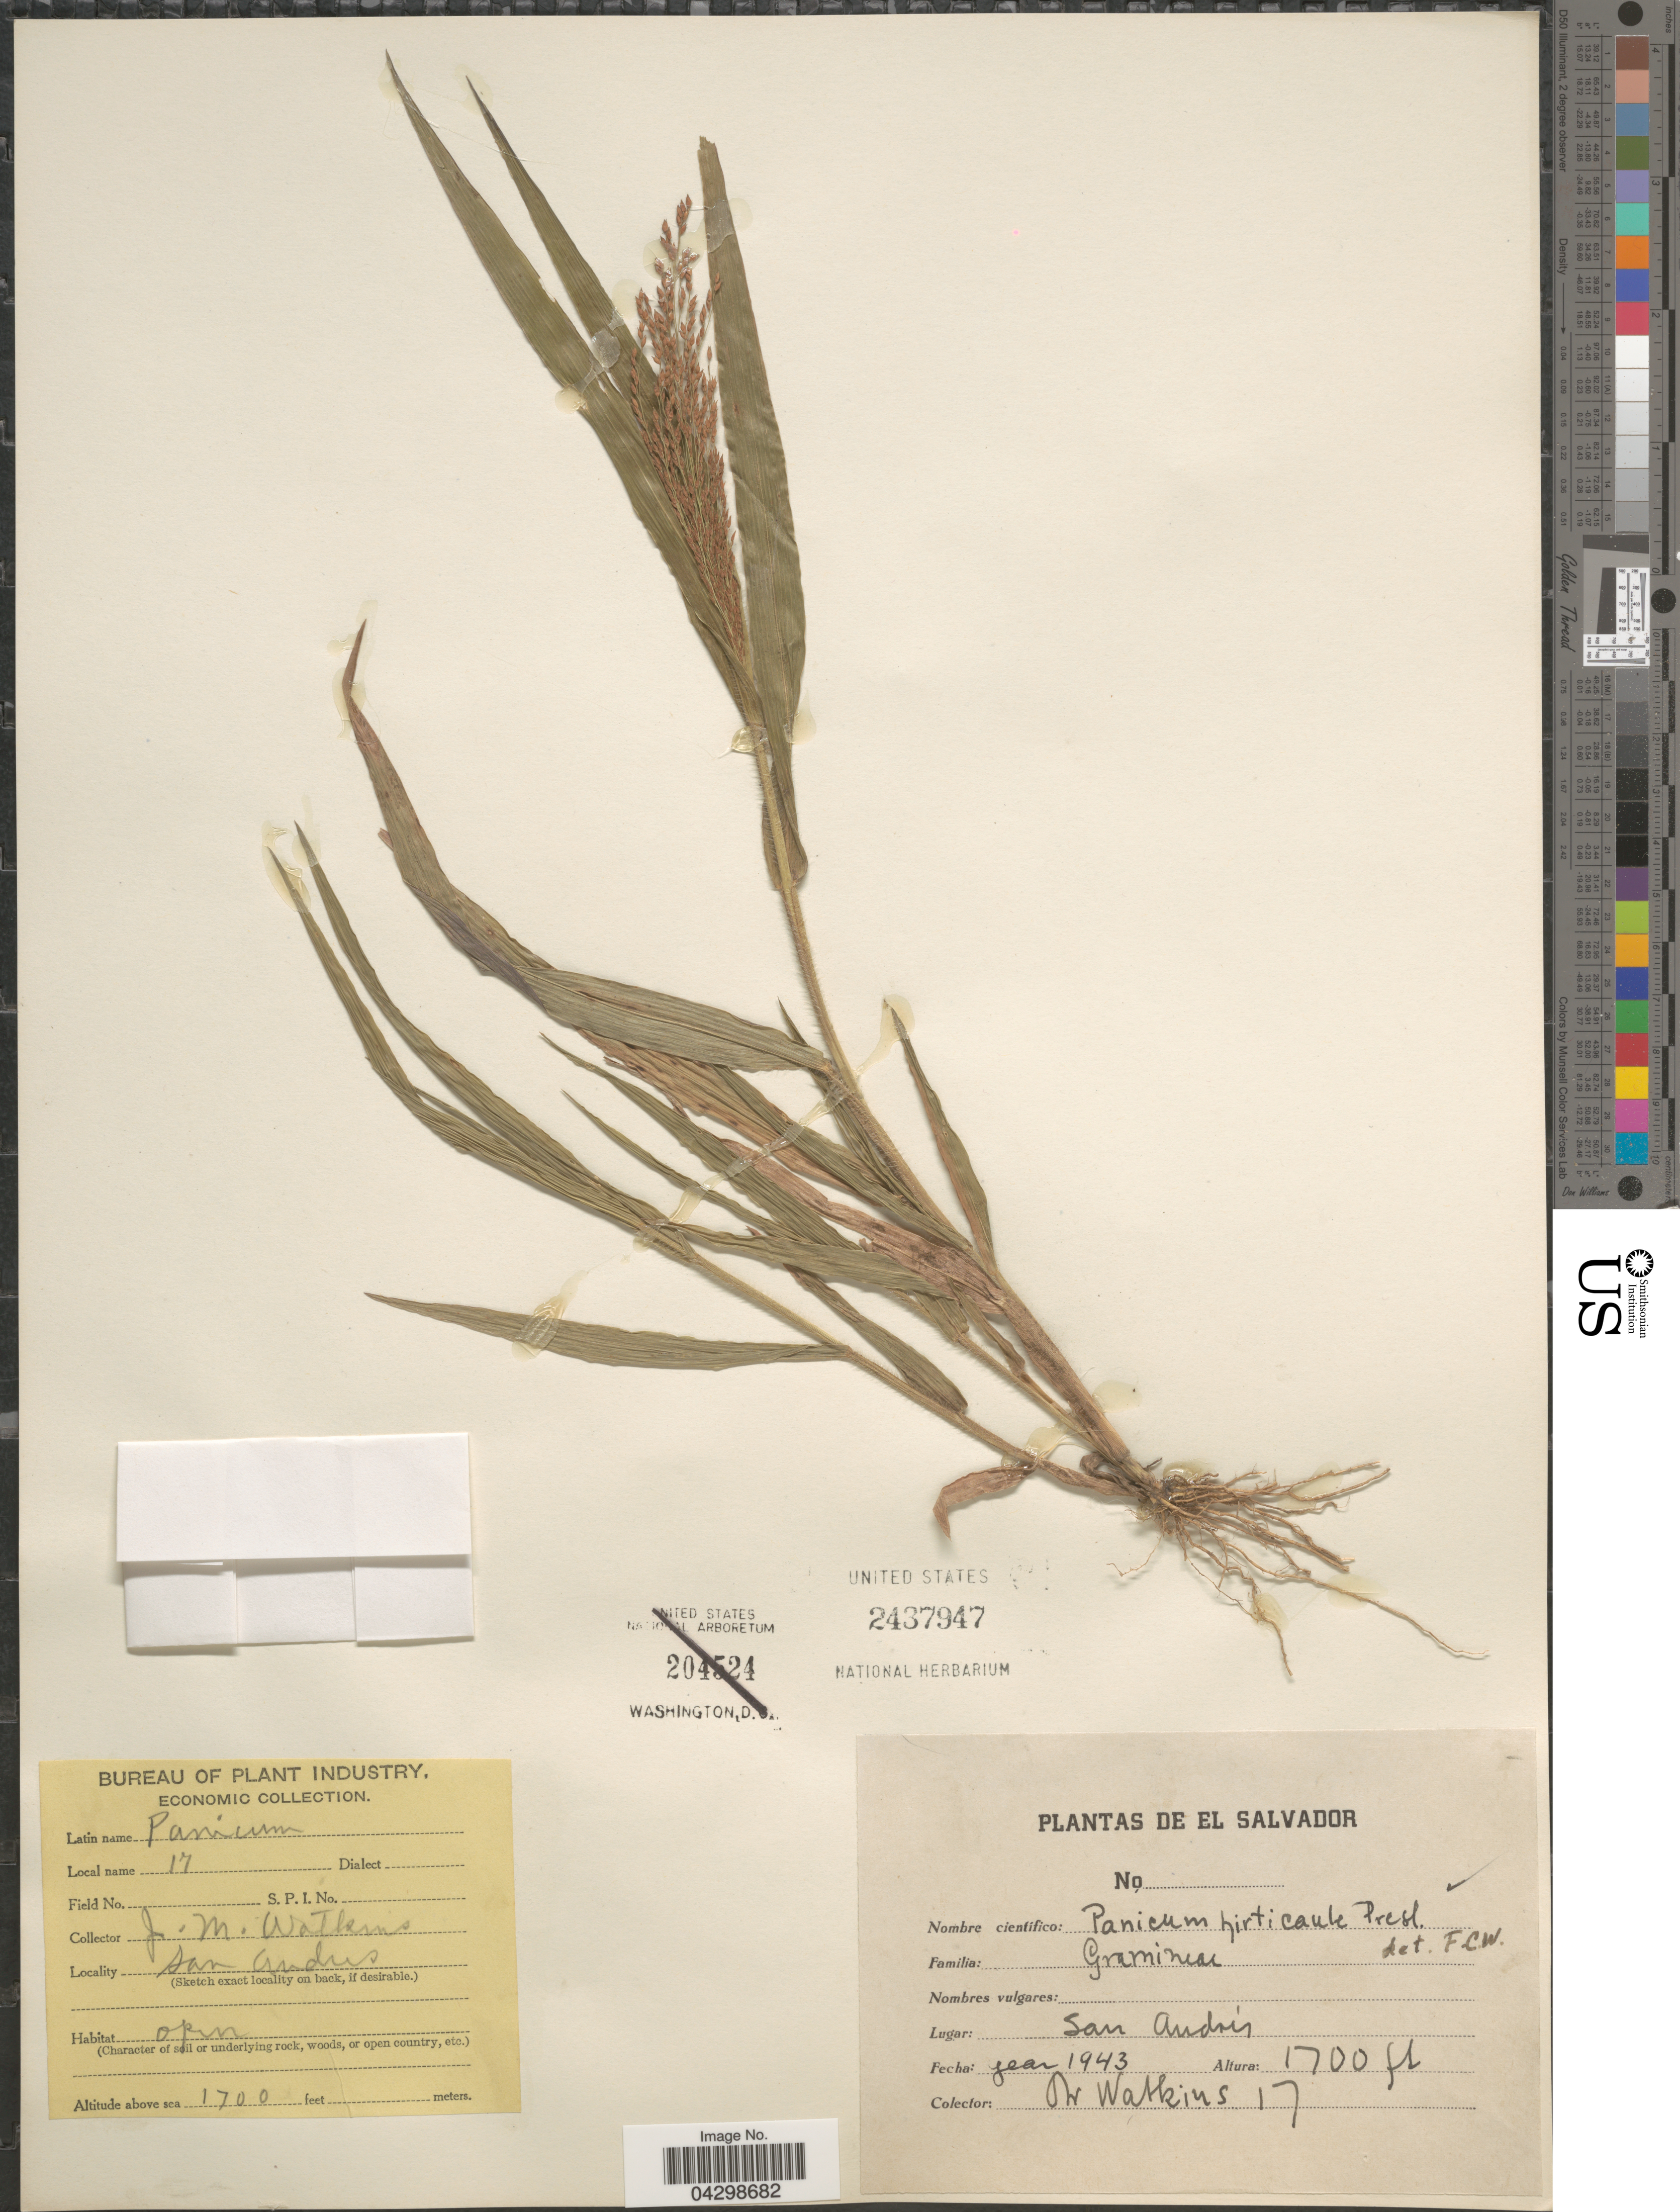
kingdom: Plantae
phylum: Tracheophyta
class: Liliopsida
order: Poales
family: Poaceae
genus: Panicum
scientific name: Panicum hirticaule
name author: J. Presl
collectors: Watkins, --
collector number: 17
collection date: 1943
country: El Salvador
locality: San Andres.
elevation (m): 518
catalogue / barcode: US 2437947